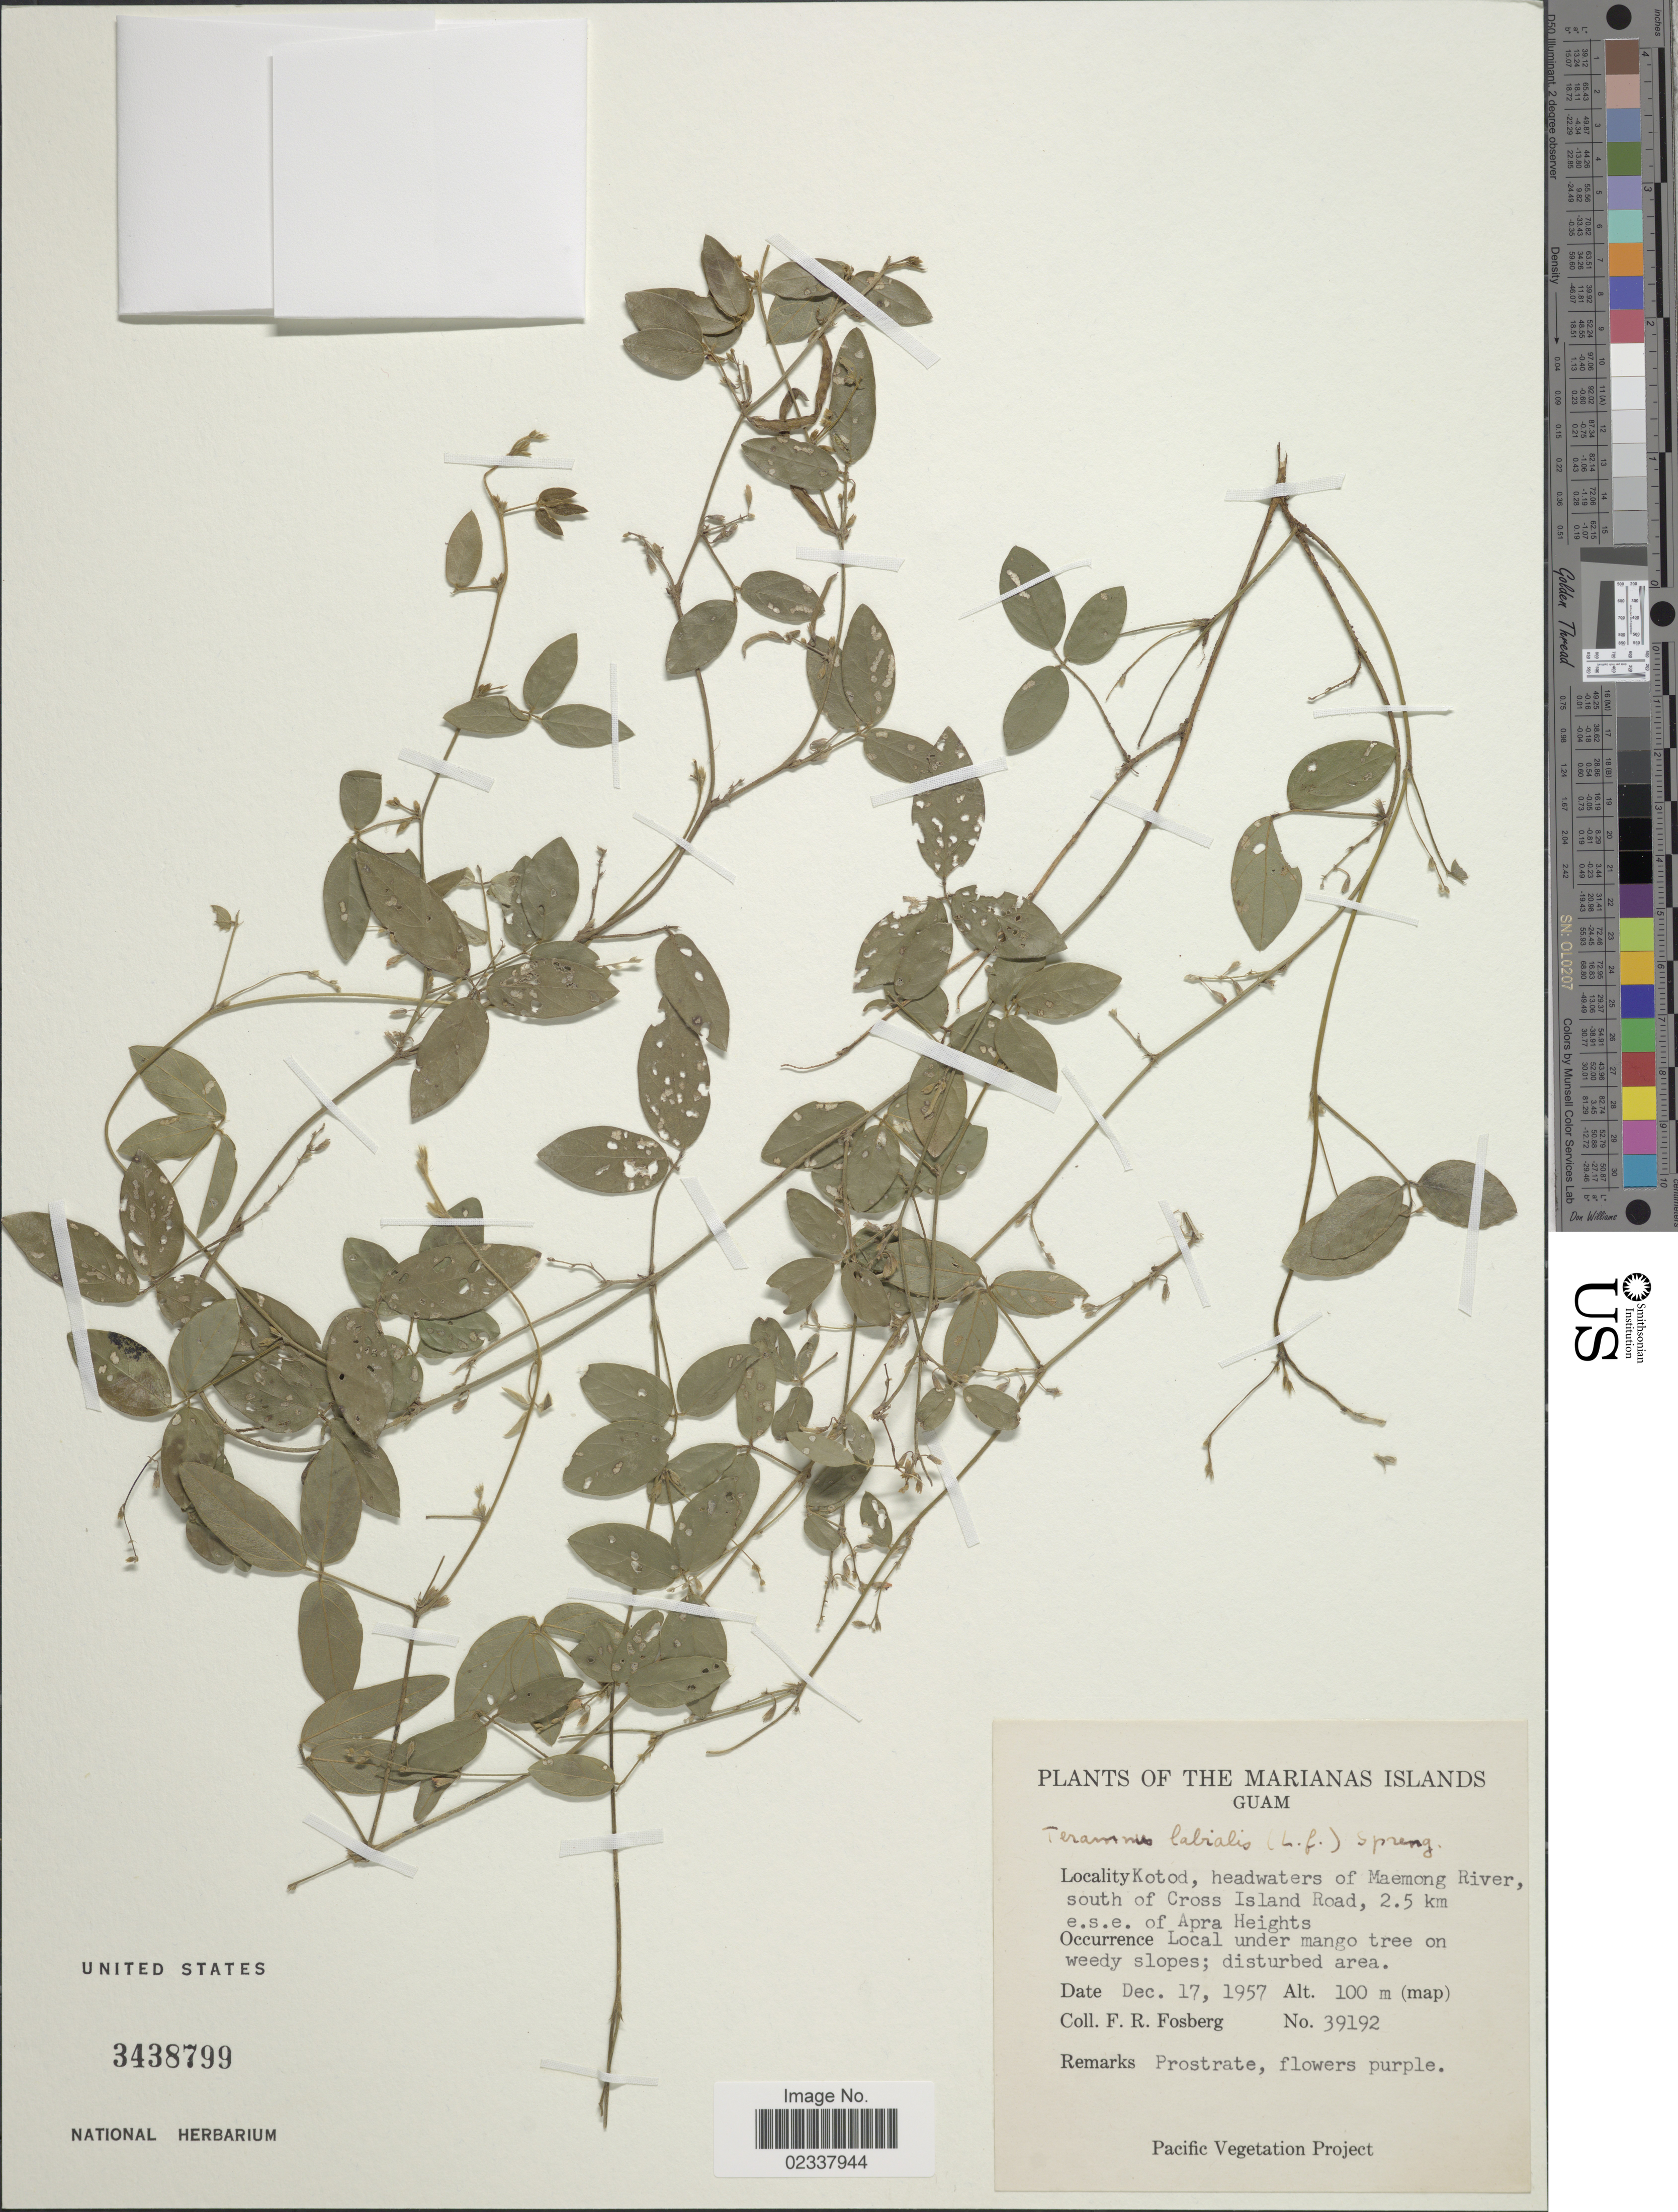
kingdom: Plantae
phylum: Tracheophyta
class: Magnoliopsida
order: Fabales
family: Fabaceae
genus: Teramnus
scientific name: Teramnus labialis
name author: (L. f.) Spreng.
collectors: F. R. Fosberg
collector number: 39192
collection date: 1957-12-17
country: Guam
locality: The Marianas Islands, Kotod, headwaters of Maemong River, south of Cross Island Road, 2.5 km e.s.e. of Apra Heights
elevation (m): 100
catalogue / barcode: US 3438799